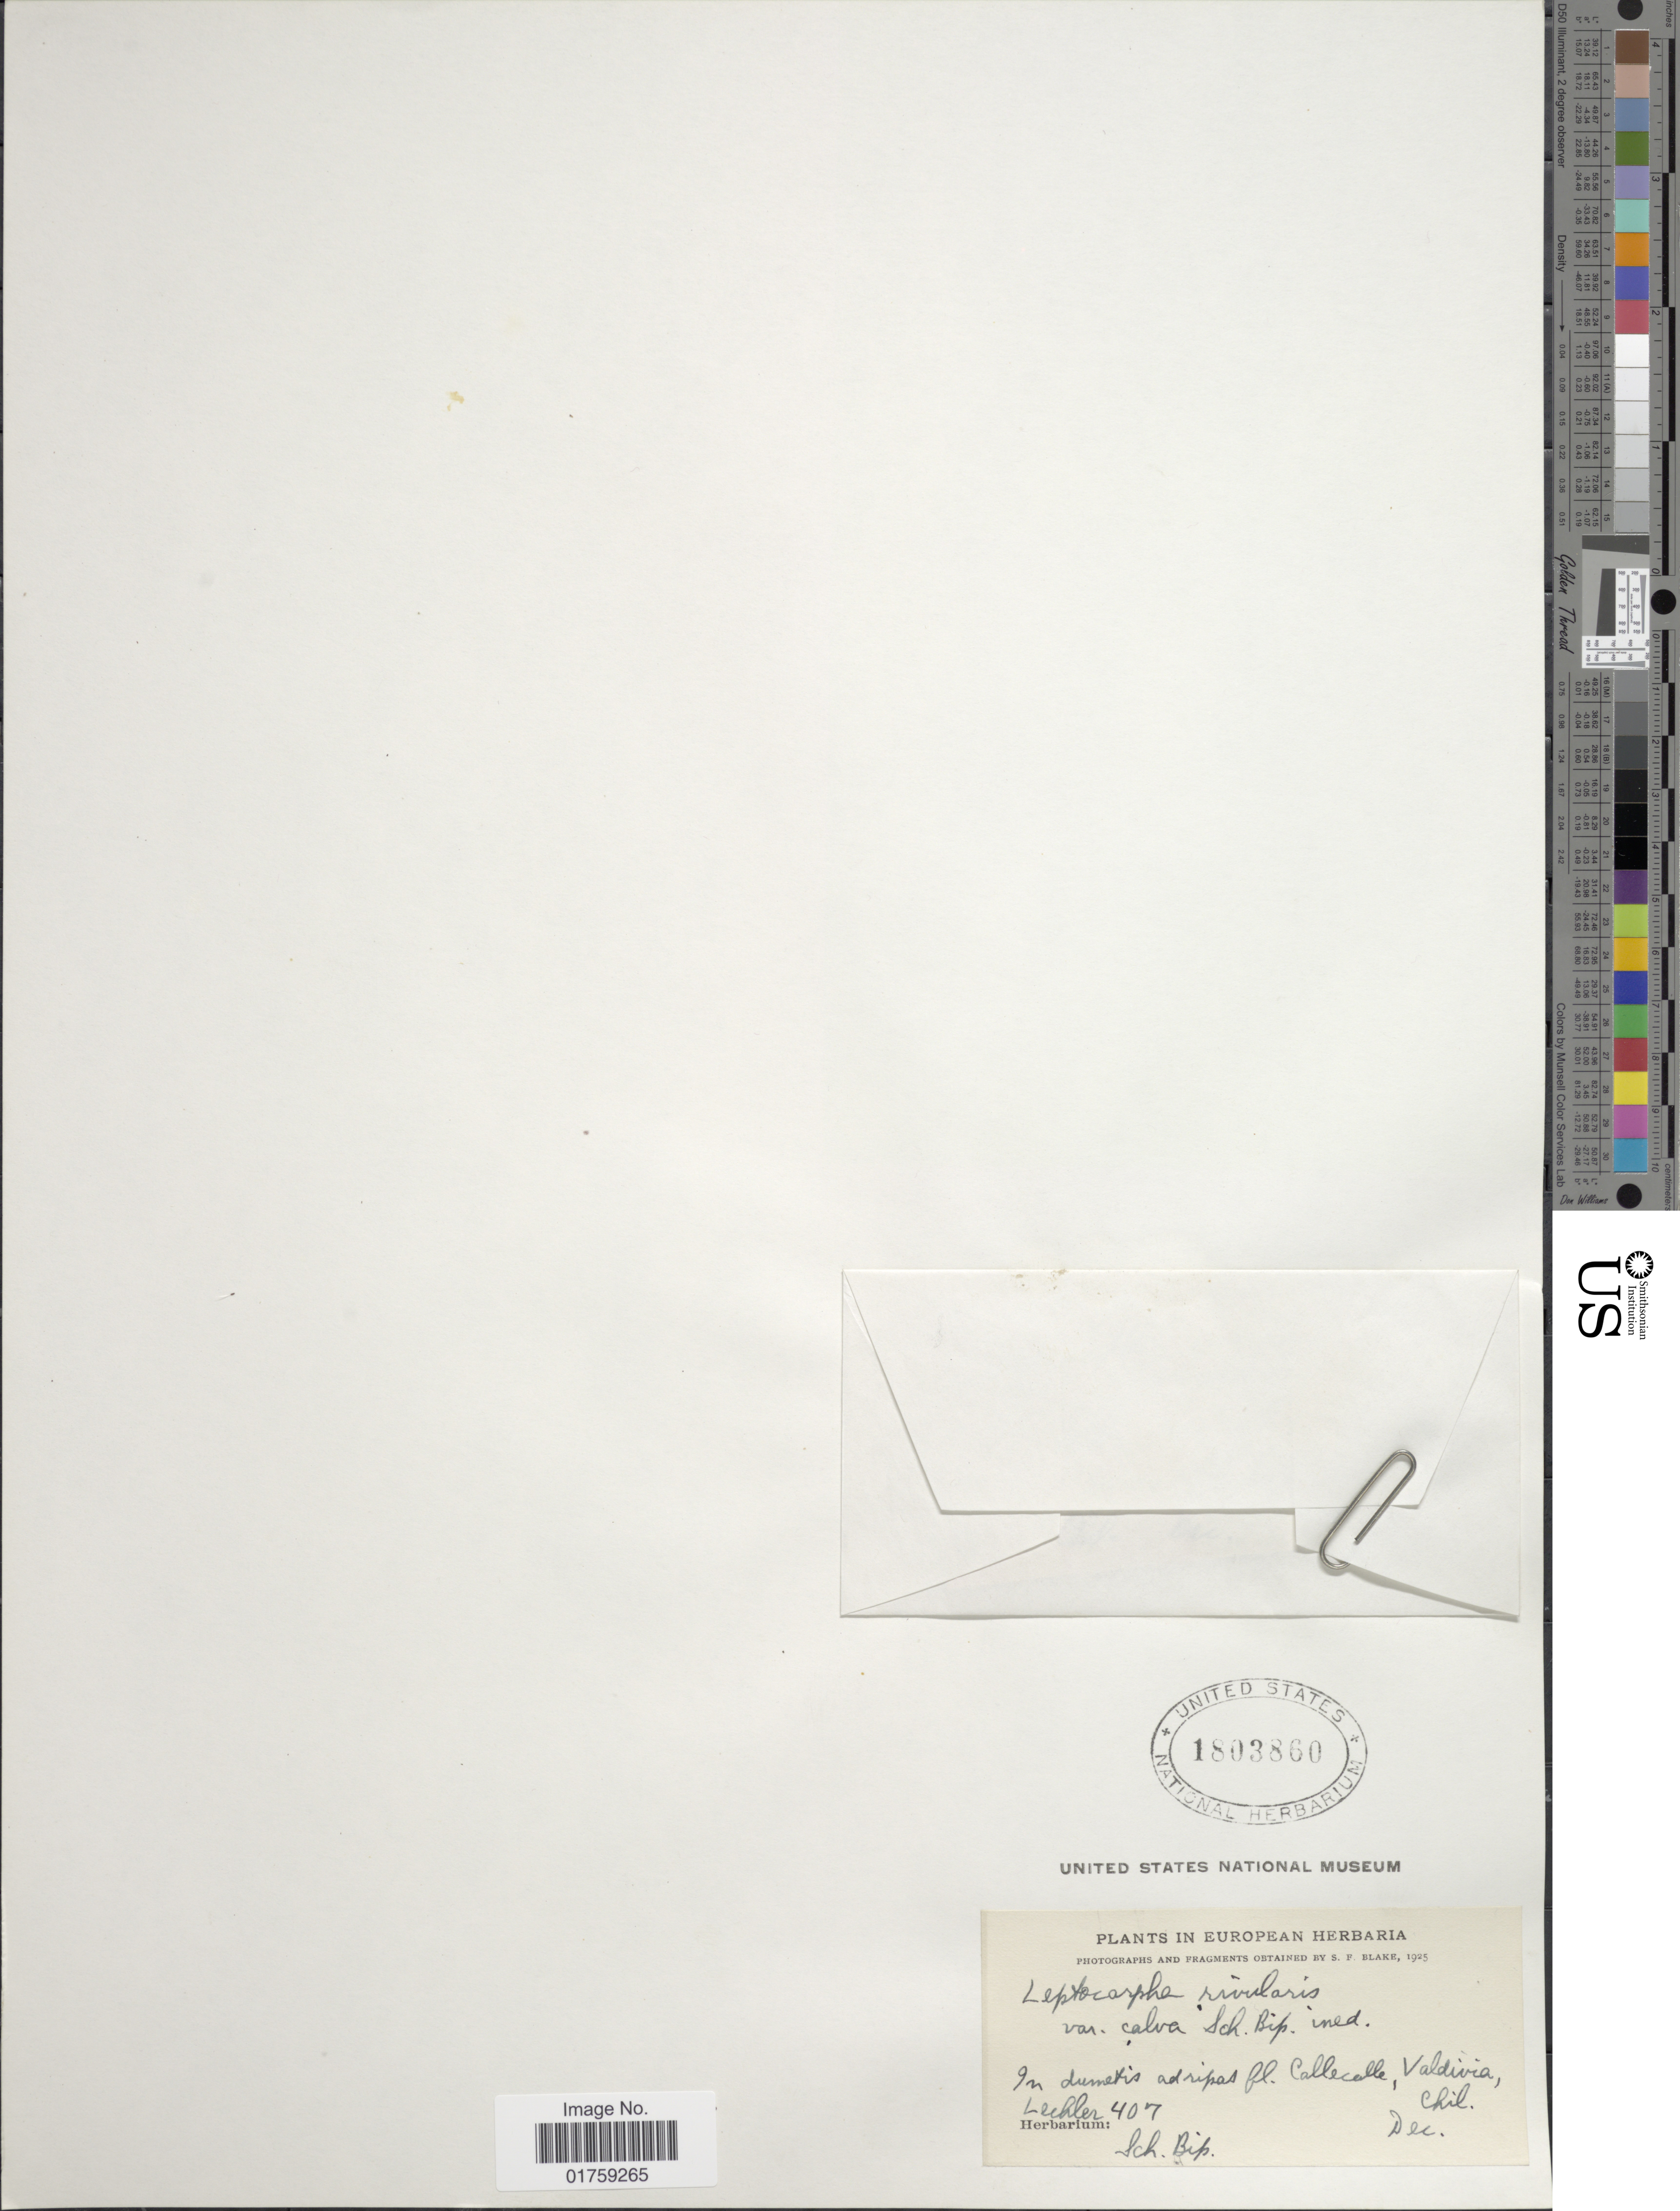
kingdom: Plantae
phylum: Tracheophyta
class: Magnoliopsida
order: Asterales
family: Asteraceae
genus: Leptocarpha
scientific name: Leptocarpha rivularis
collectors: -. Lechler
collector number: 407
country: Chile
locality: Callecolle, Valdivia, Chil.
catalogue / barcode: US 1803860